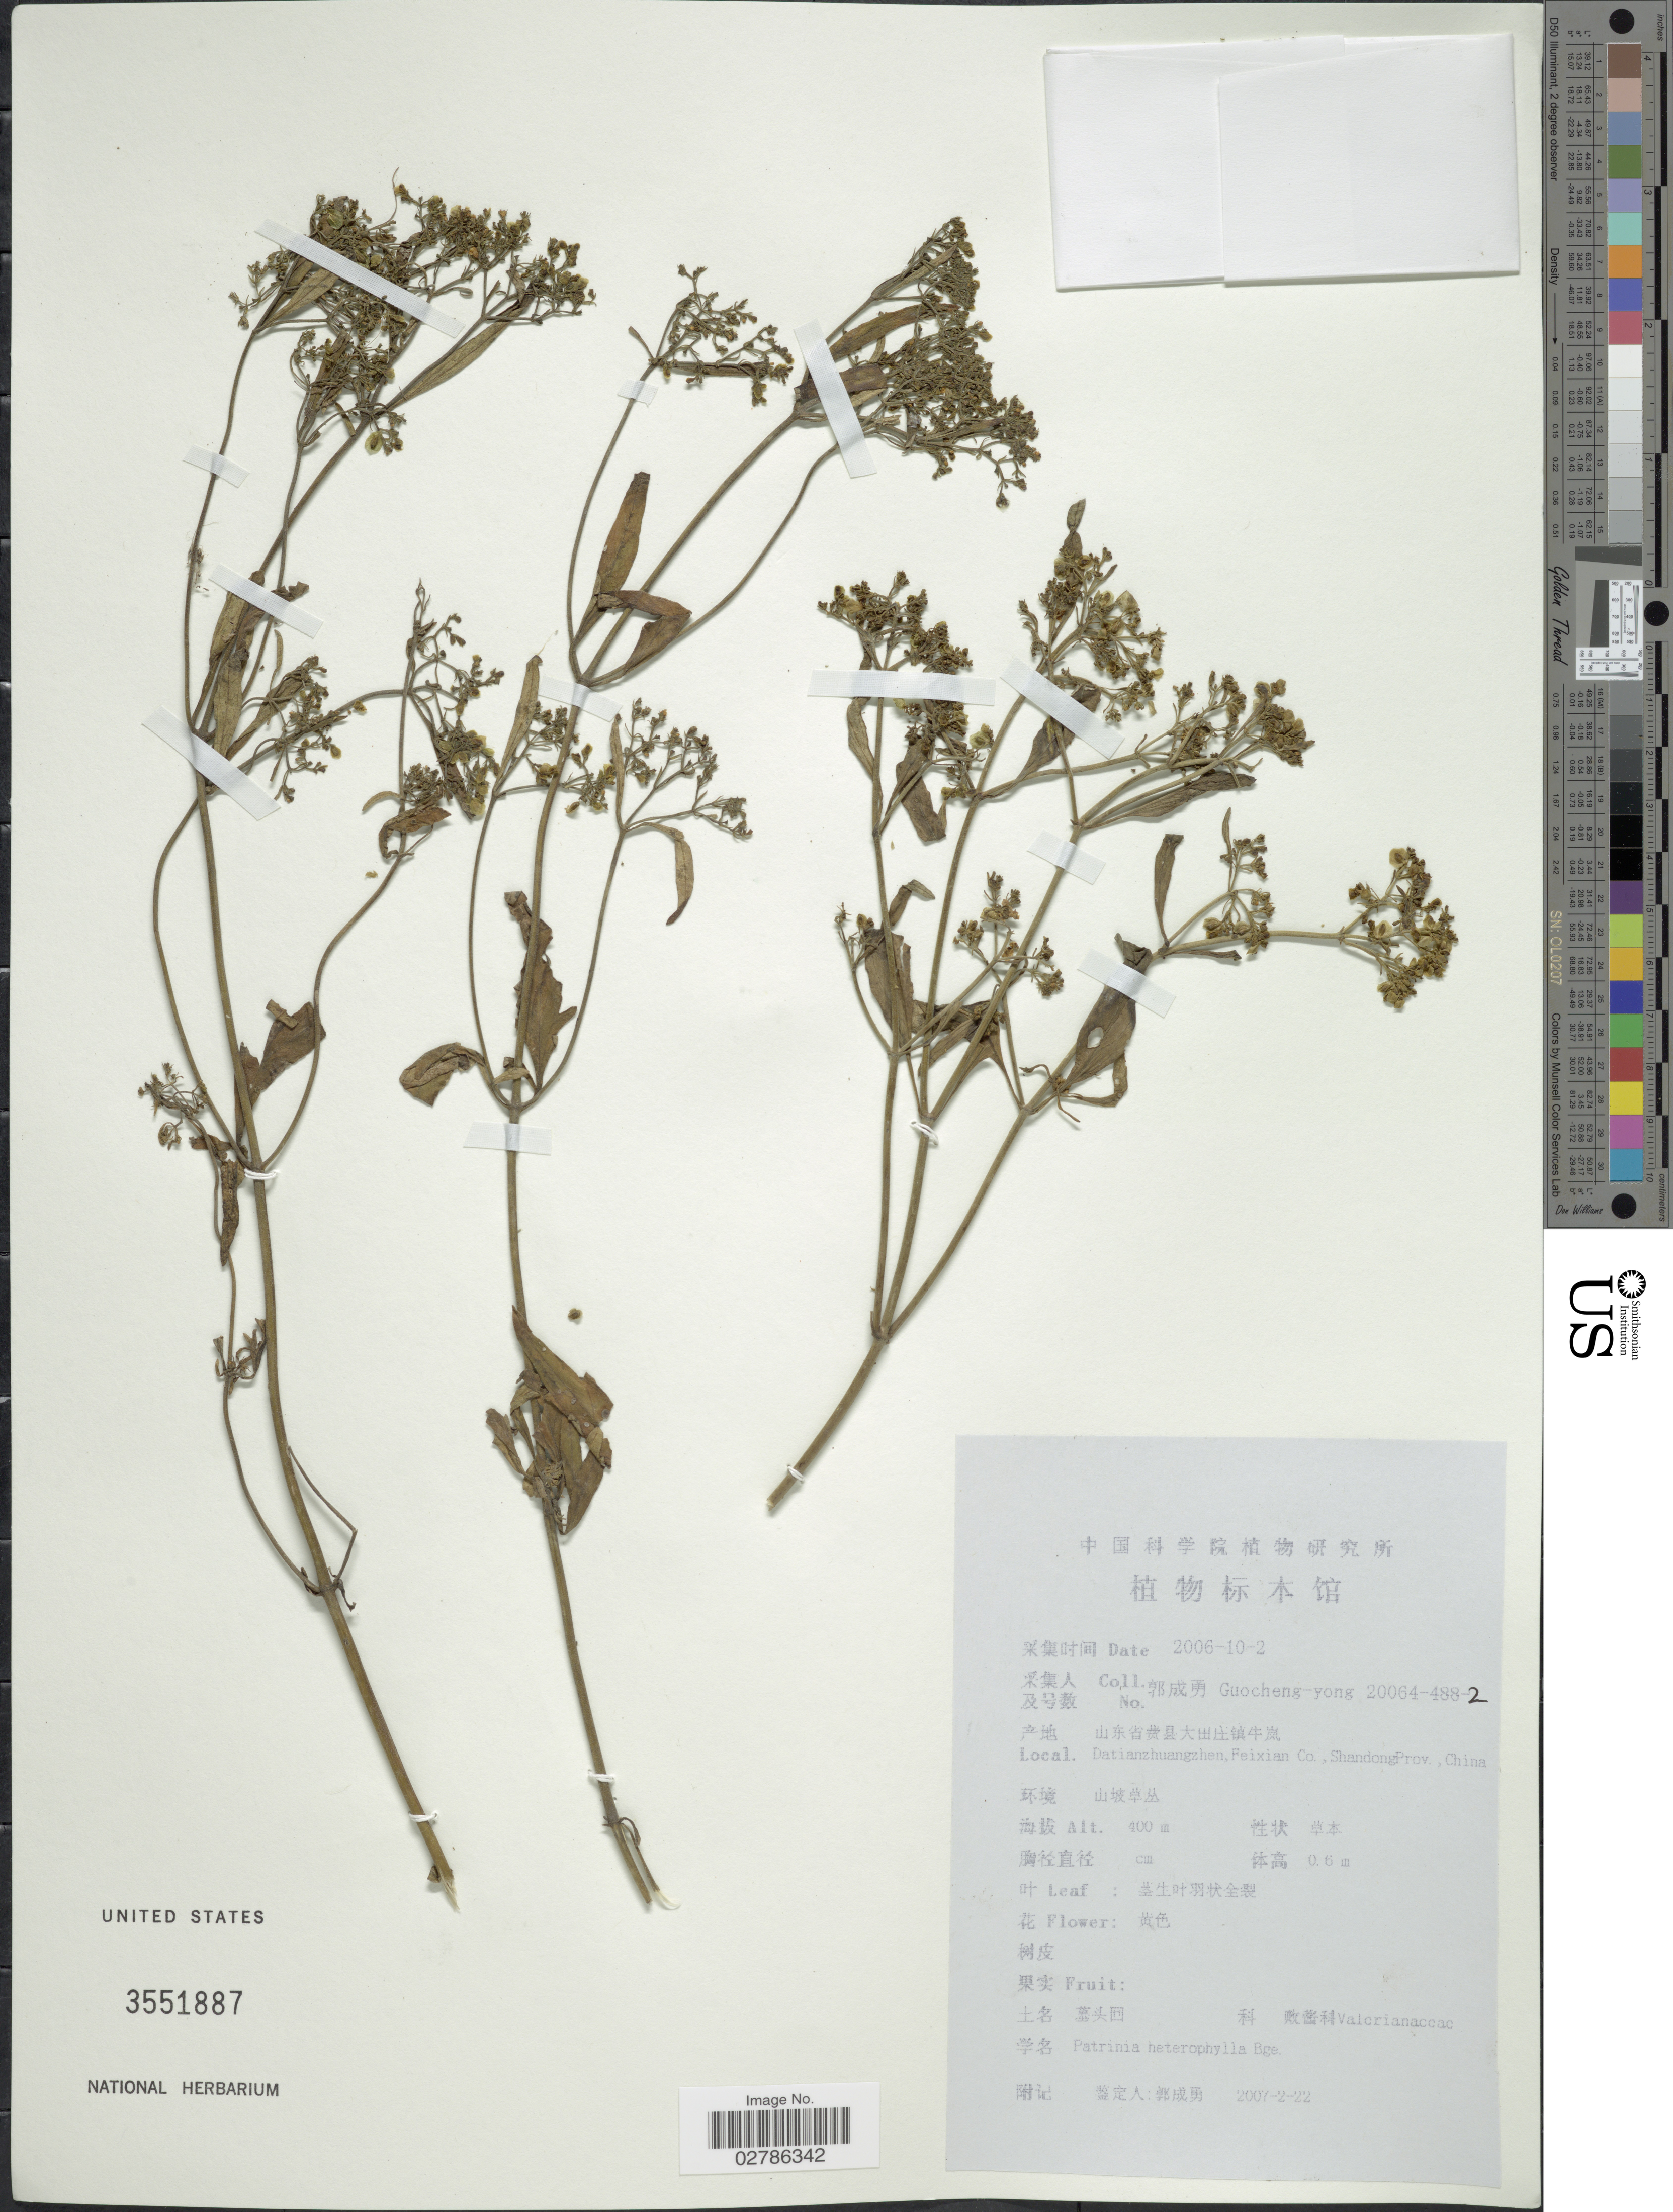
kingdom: Plantae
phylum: Tracheophyta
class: Magnoliopsida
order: Dipsacales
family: Caprifoliaceae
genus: Patrinia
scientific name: Patrinia heterophylla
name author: Bunge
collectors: Guo cheng-yong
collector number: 20064-488-2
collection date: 2006-10-02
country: China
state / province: Shandong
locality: X, Datianzhuangzhen, Feixian Co., X.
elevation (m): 400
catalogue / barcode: US 3551887